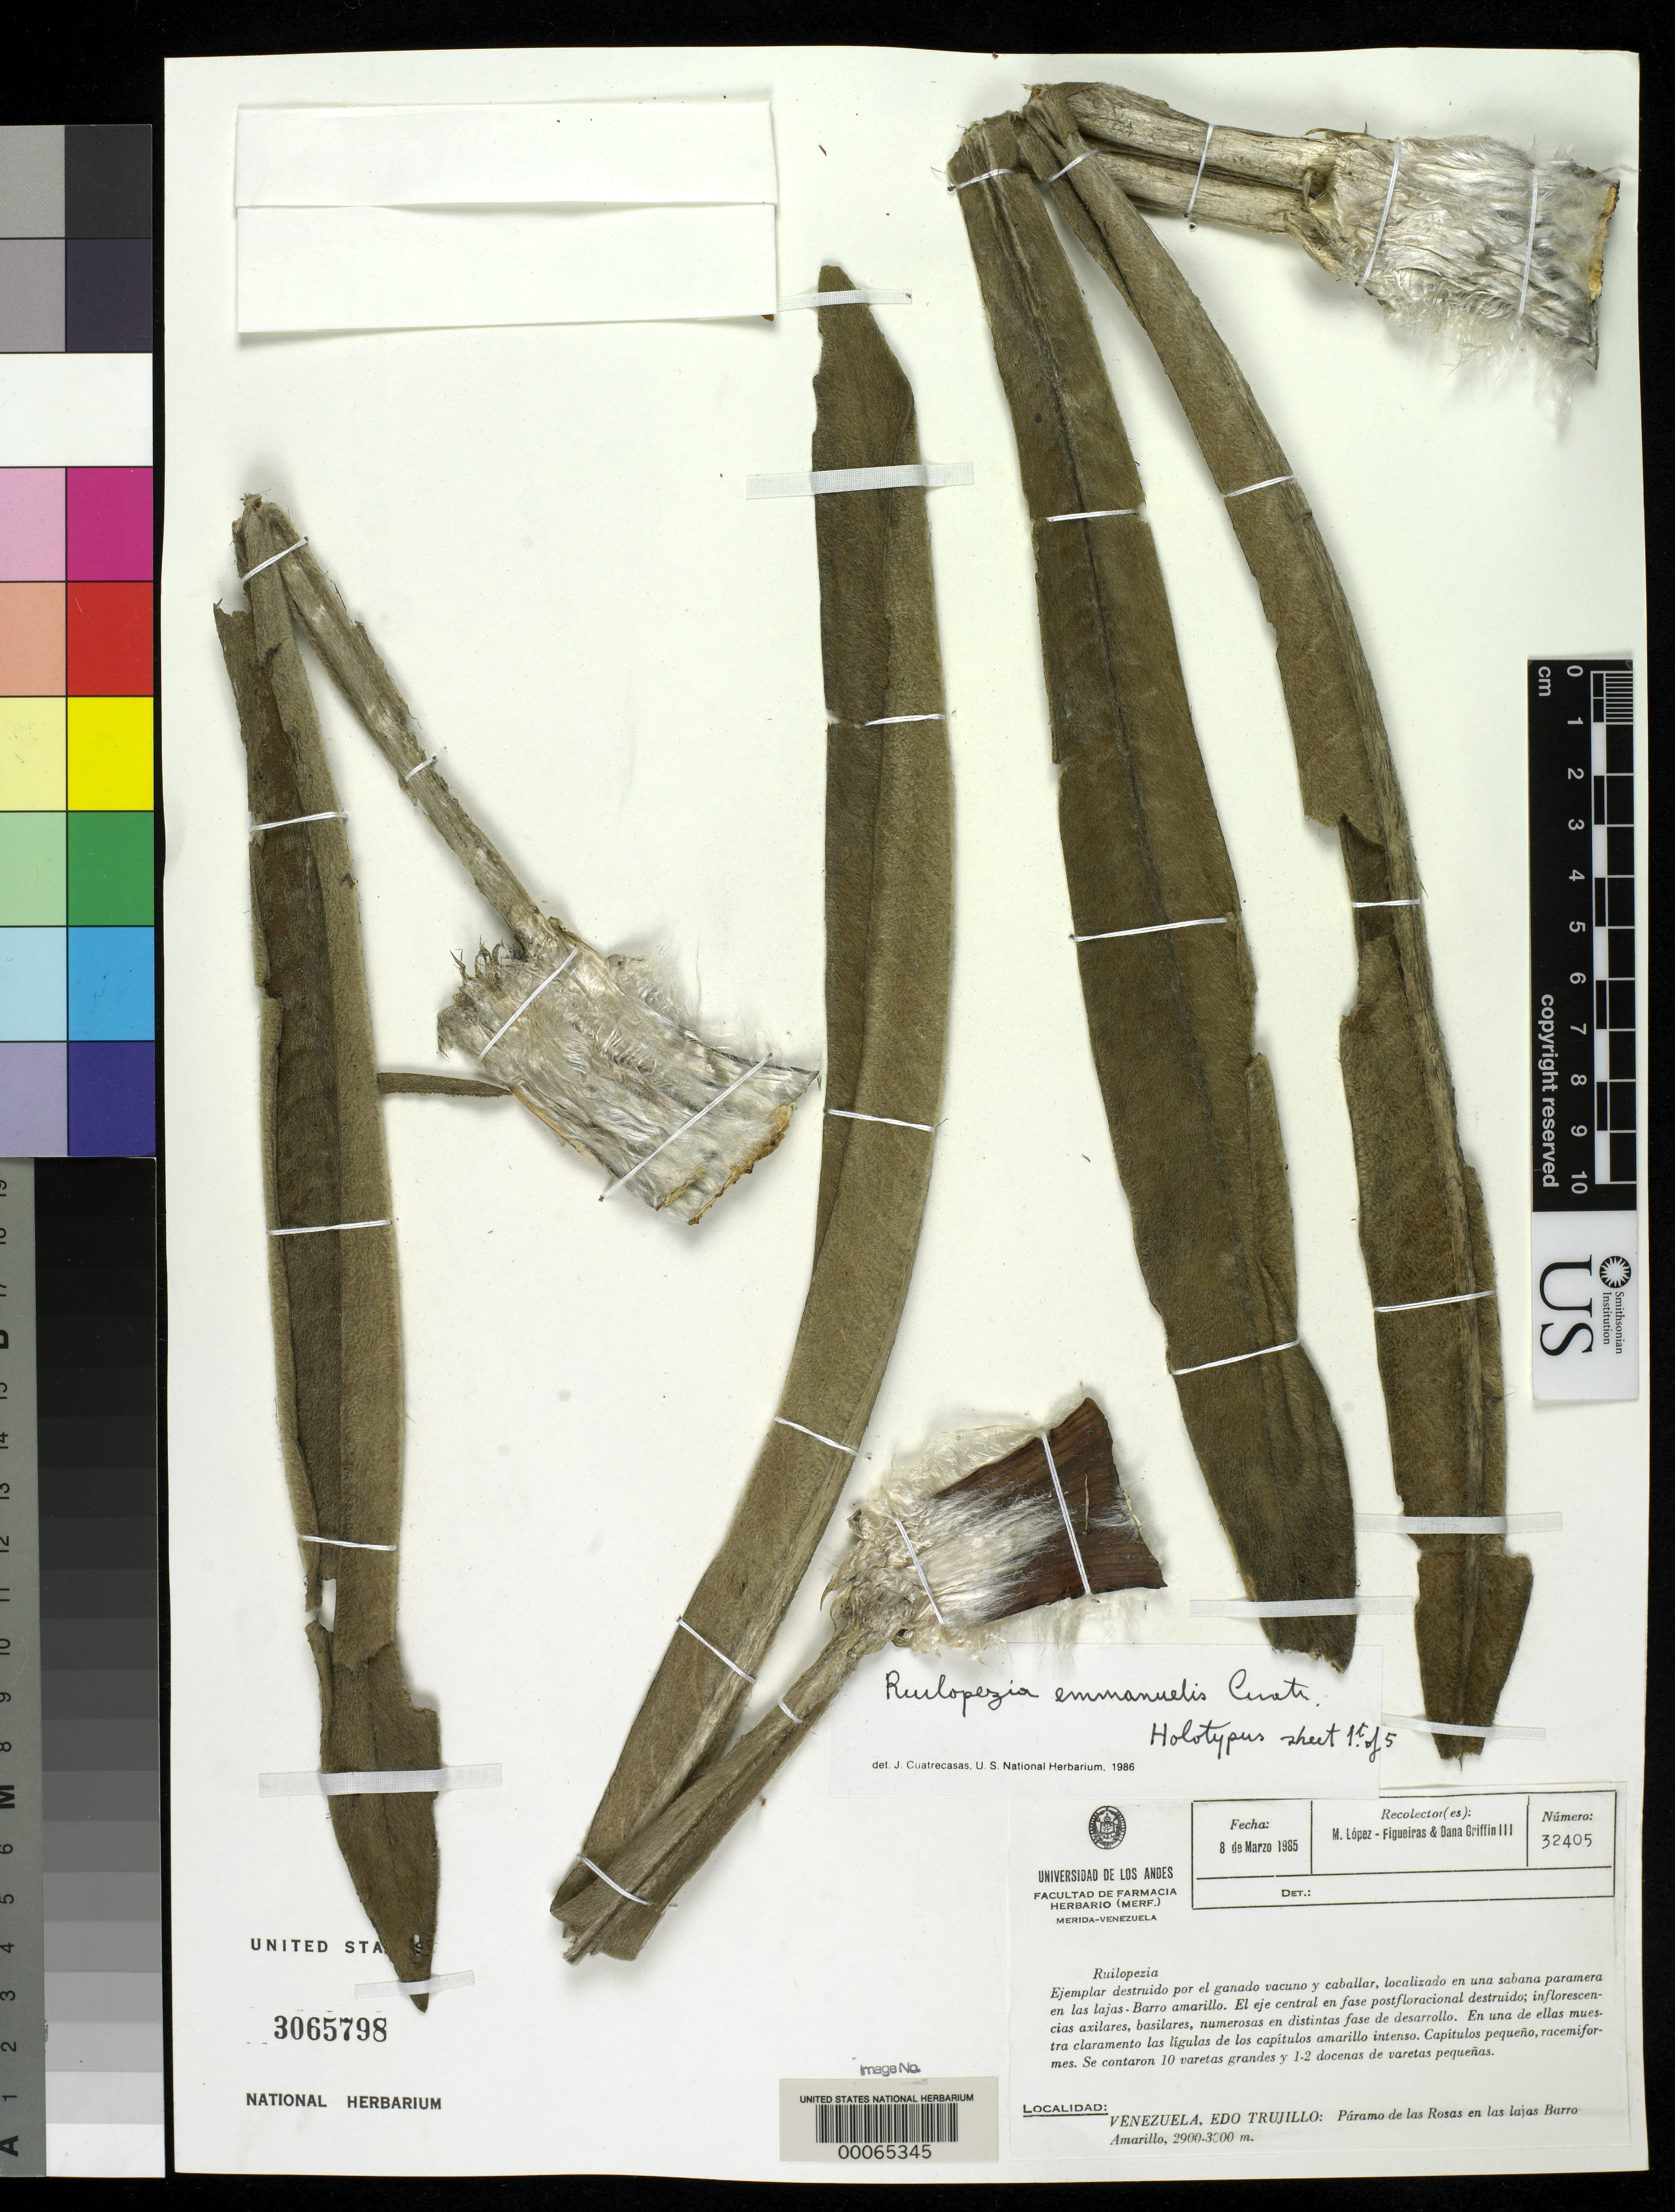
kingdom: Plantae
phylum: Tracheophyta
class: Magnoliopsida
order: Asterales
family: Asteraceae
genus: Ruilopezia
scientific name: Ruilopezia emmanuelis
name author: Cuatrec.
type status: Holotype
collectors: M. López Figueiras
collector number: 32405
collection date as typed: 08 Mar 1985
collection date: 1985-03-08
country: Venezuela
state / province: Trujillo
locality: Páramo de Las Rosas, between Lajas and Barro Amarillo.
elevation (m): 2900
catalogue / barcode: US 3065798